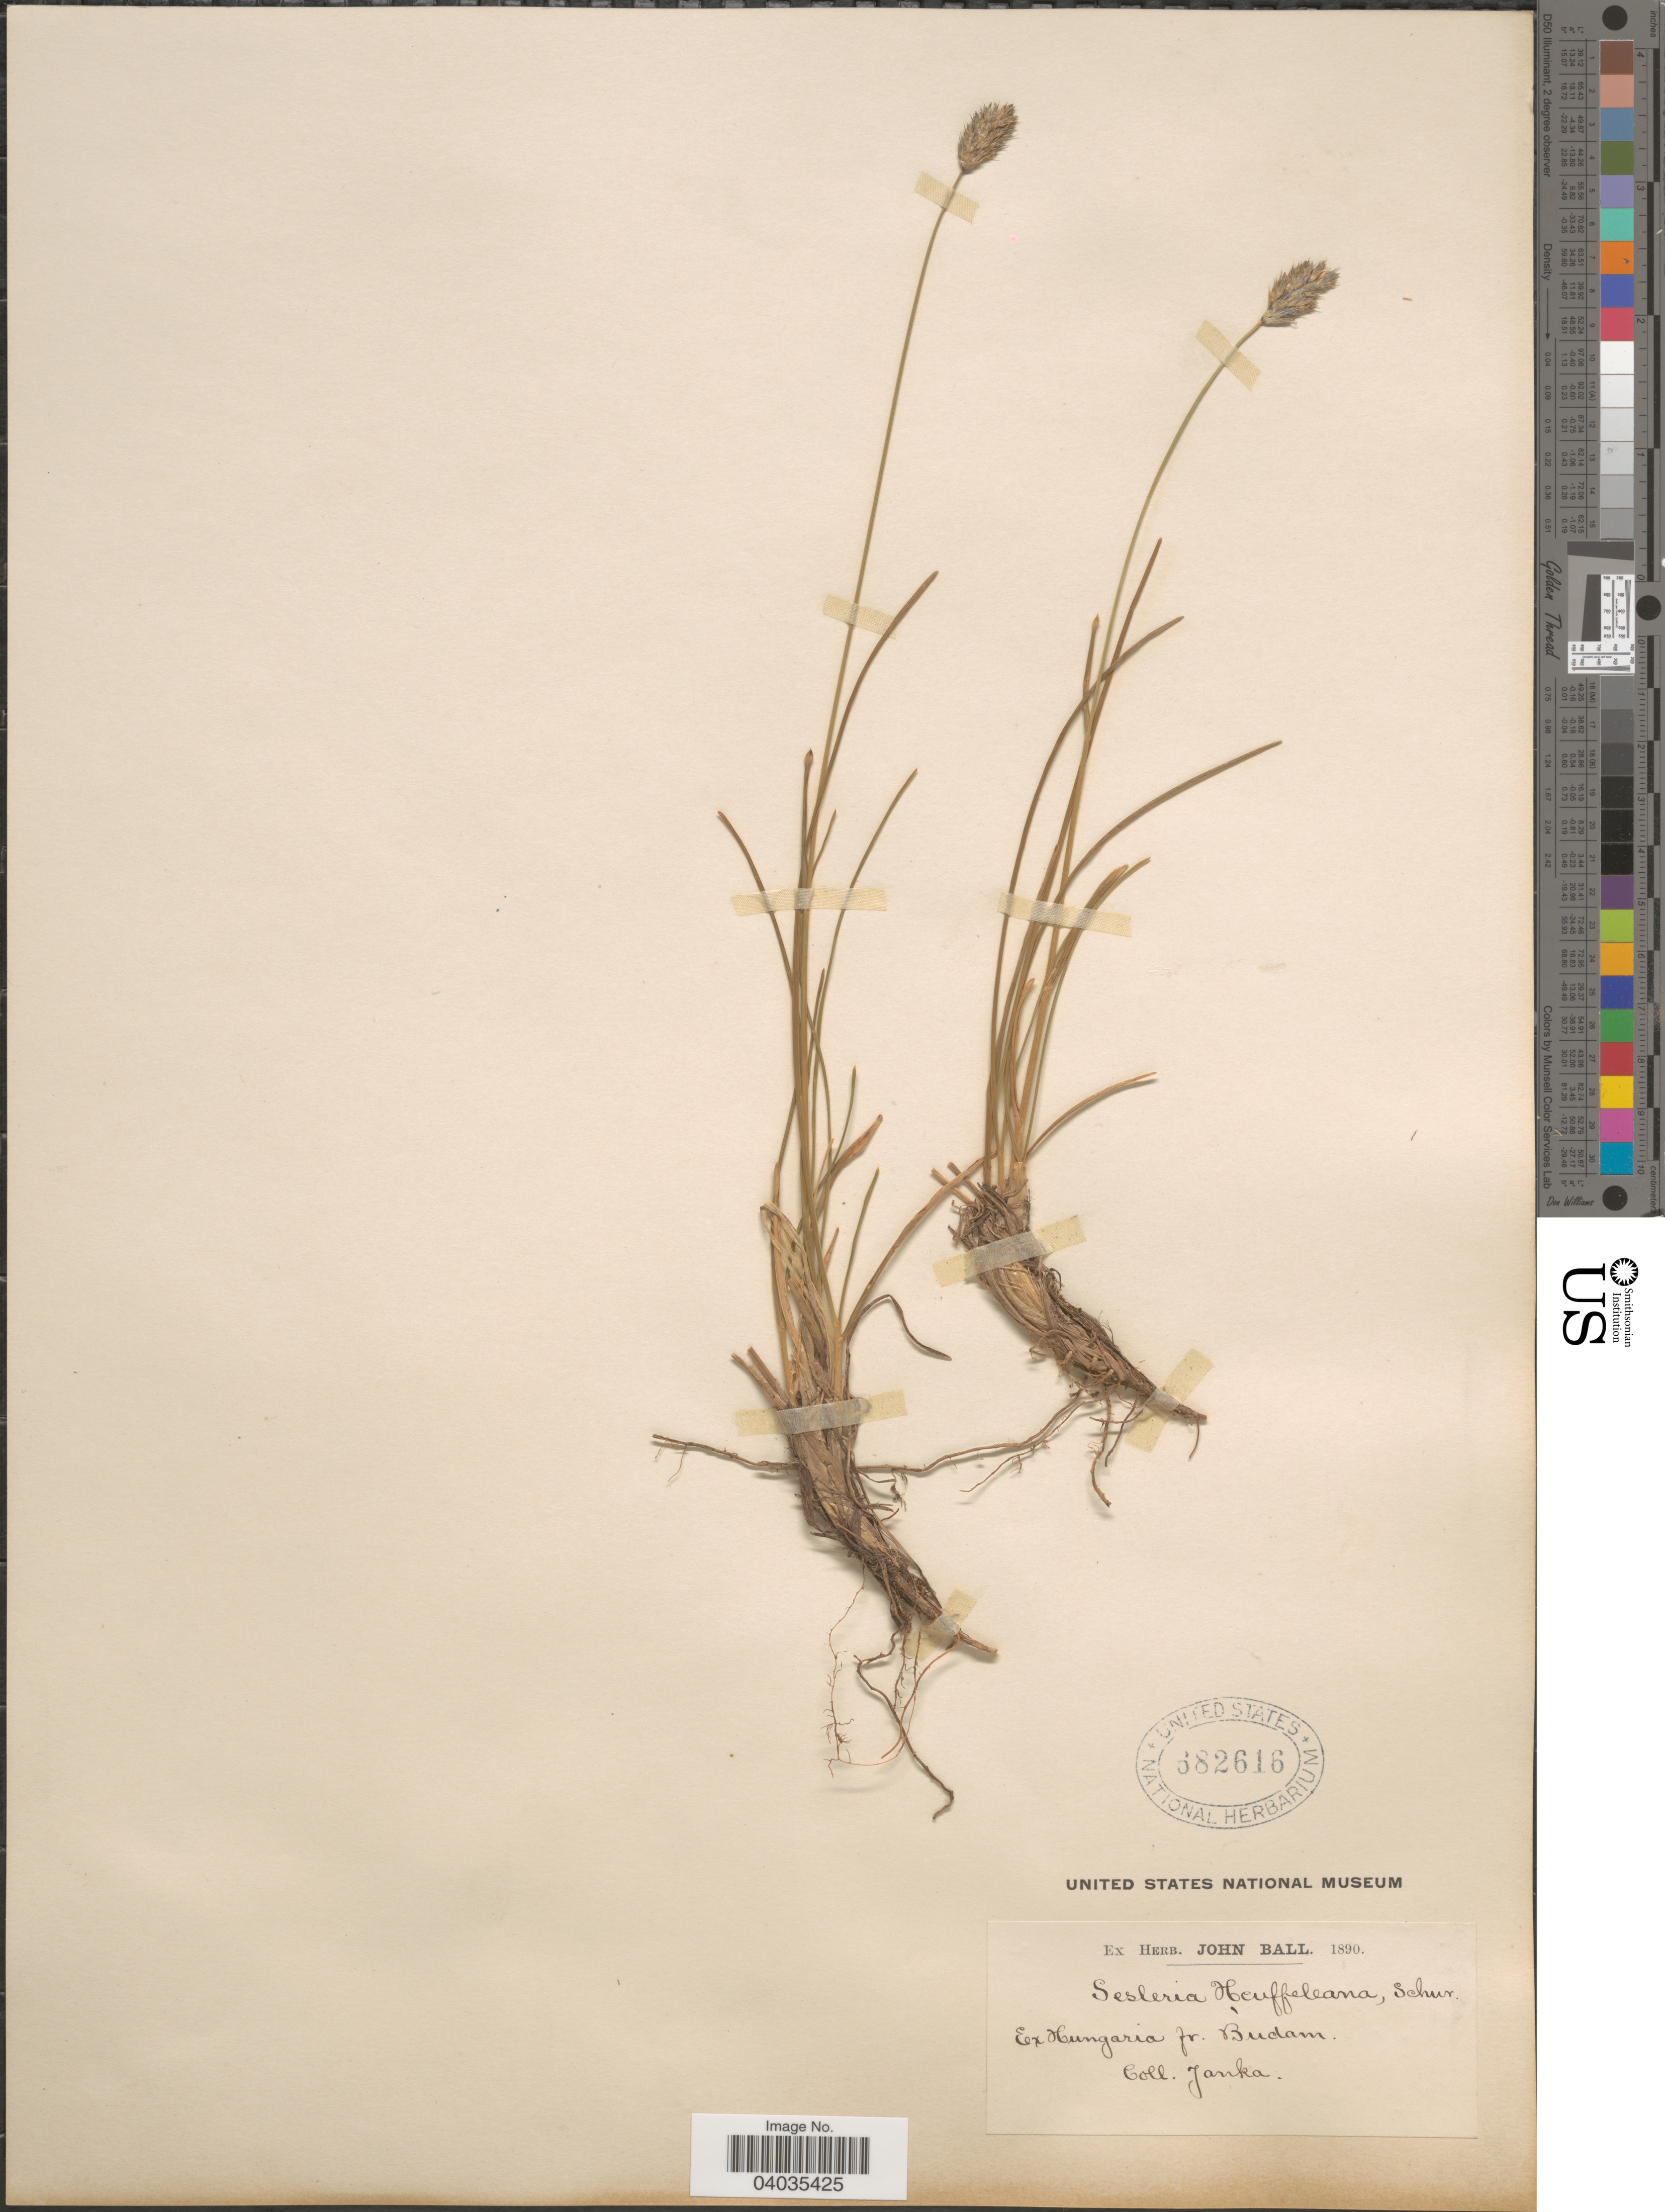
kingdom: Plantae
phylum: Tracheophyta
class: Liliopsida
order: Poales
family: Poaceae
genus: Sesleria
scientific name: Sesleria heufleriana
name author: Schur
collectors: V. Janka von Bulcs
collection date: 1890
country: Hungary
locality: Ex Hungaria fr. Budam.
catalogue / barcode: US 682616